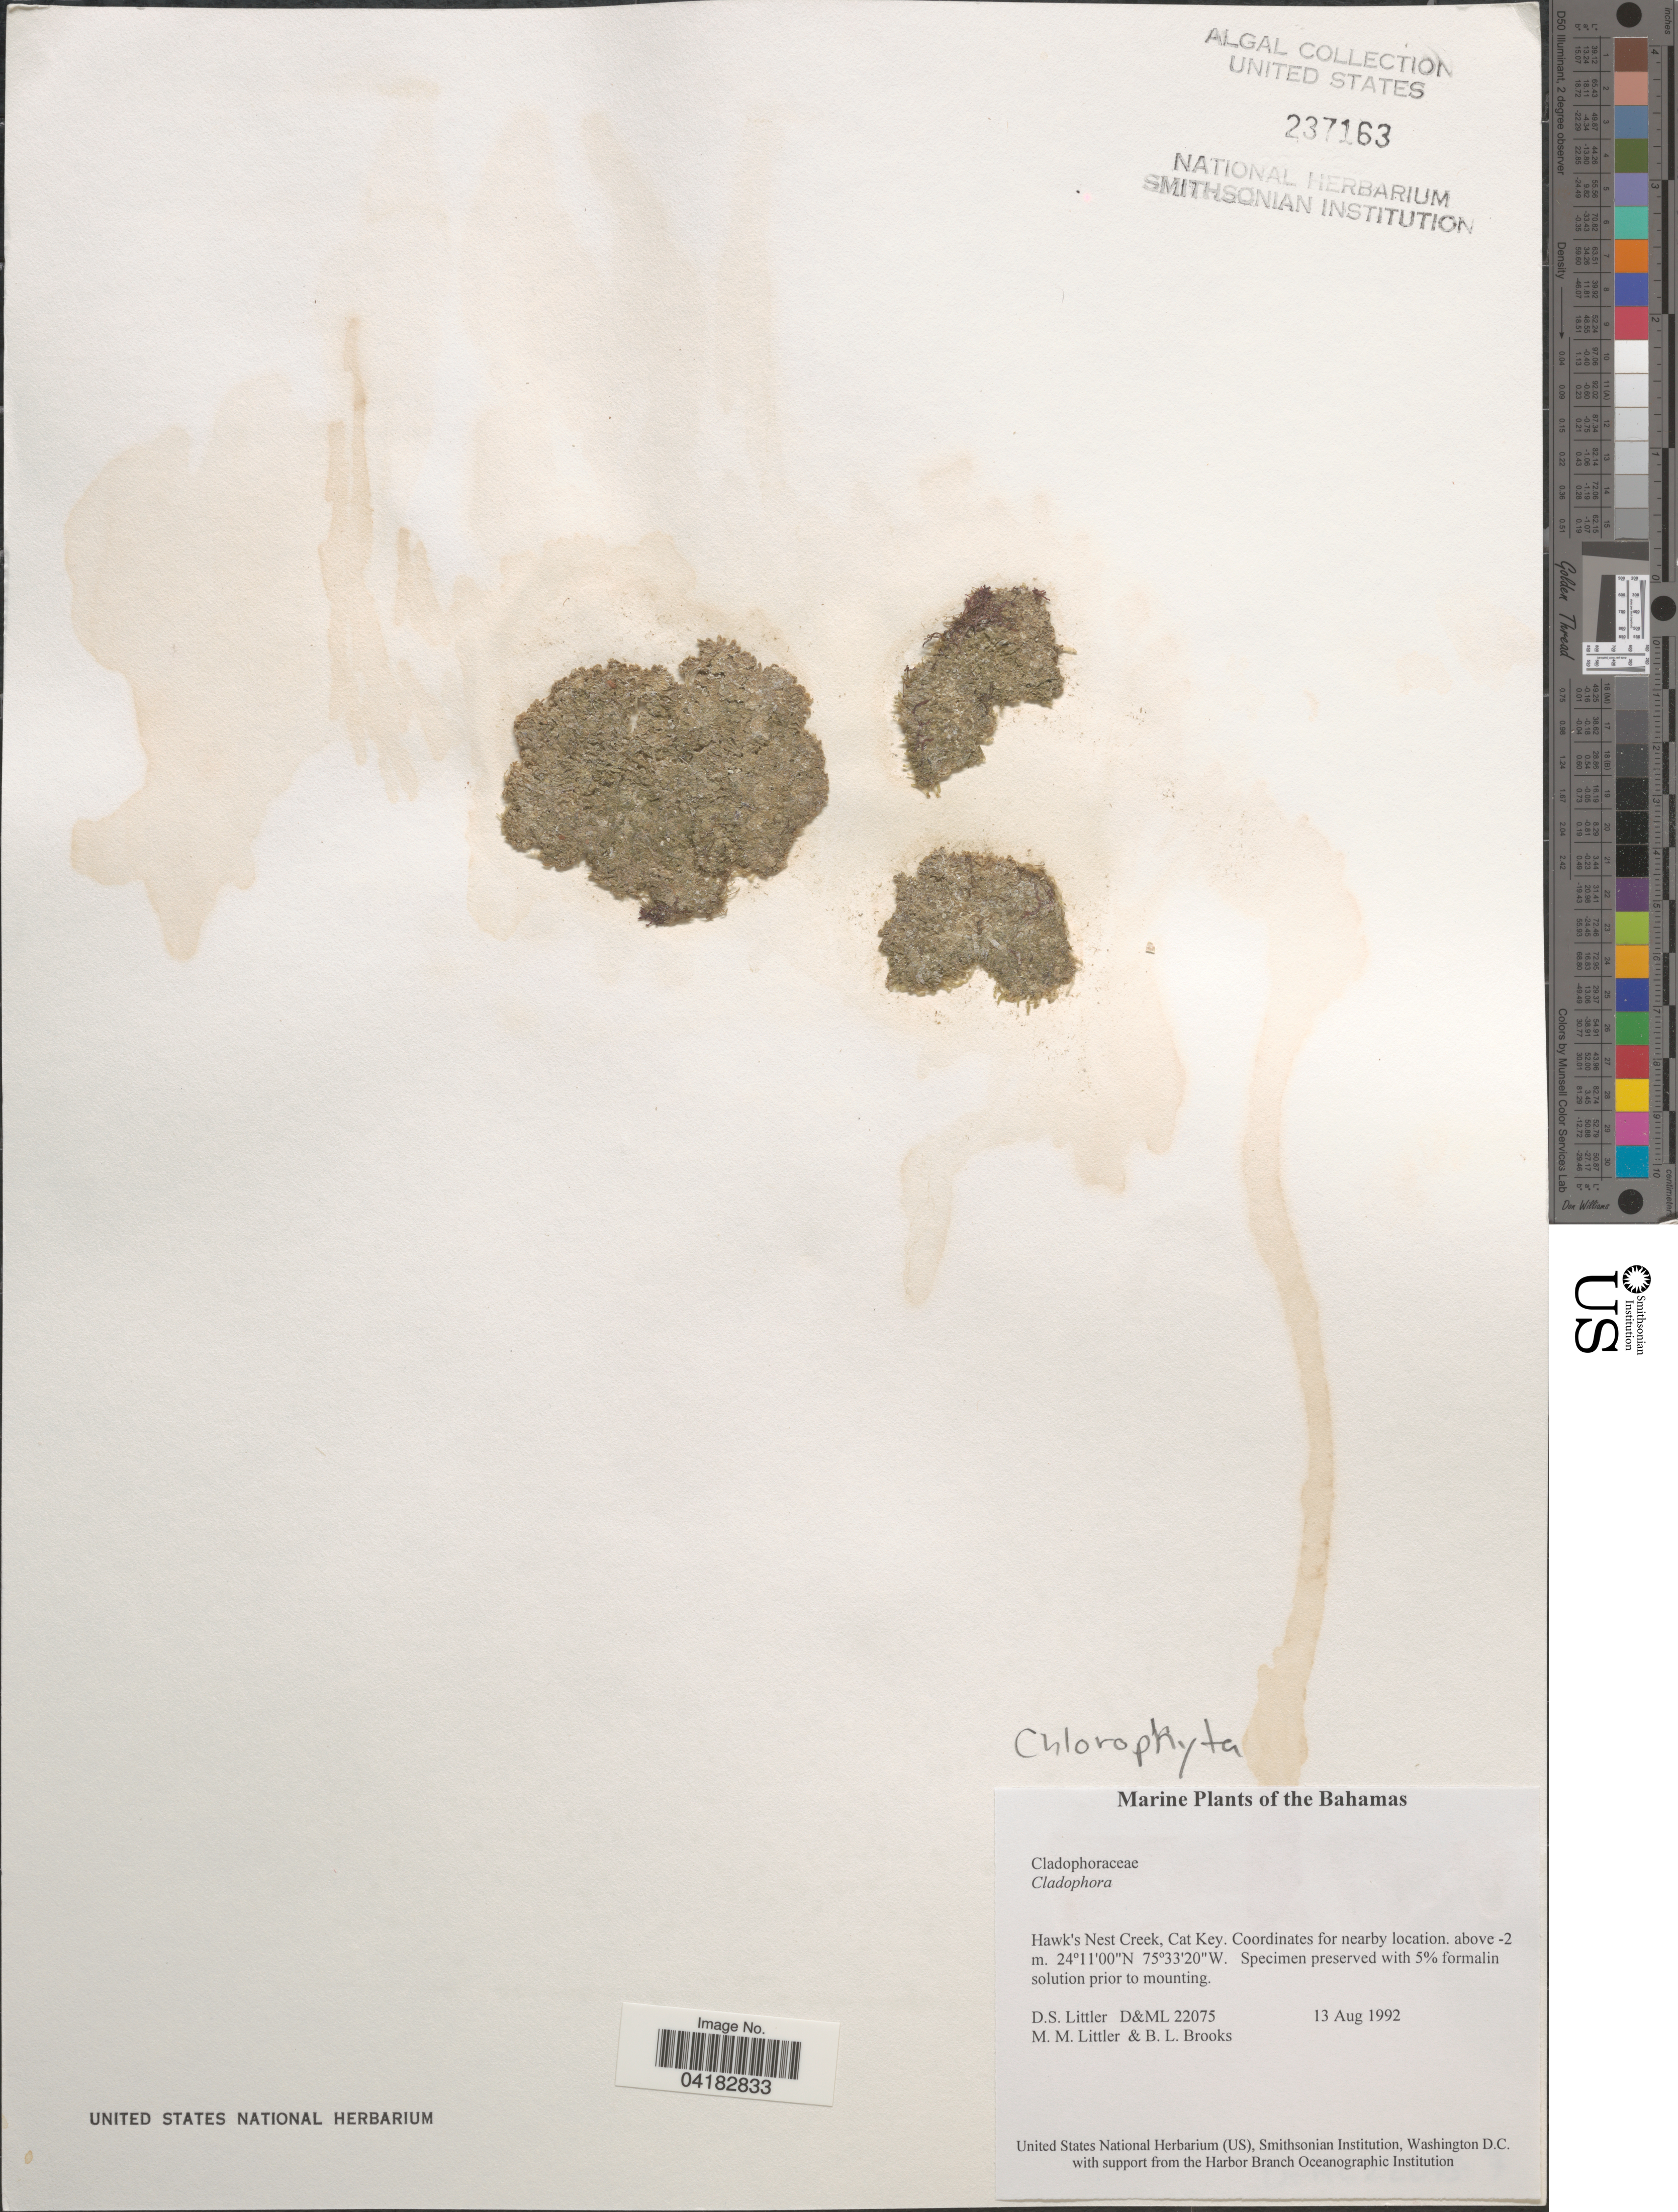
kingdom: Plantae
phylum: Chlorophyta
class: Ulvophyceae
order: Cladophorales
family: Cladophoraceae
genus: Cladophora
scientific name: Cladophora sp.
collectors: D. S. Littler & B. Brooks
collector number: D&ML22075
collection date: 1992-08-13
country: Bahamas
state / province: Bimini and Cat Cay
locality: Hawk's Nest Creek, Cay Key.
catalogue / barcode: US 237163